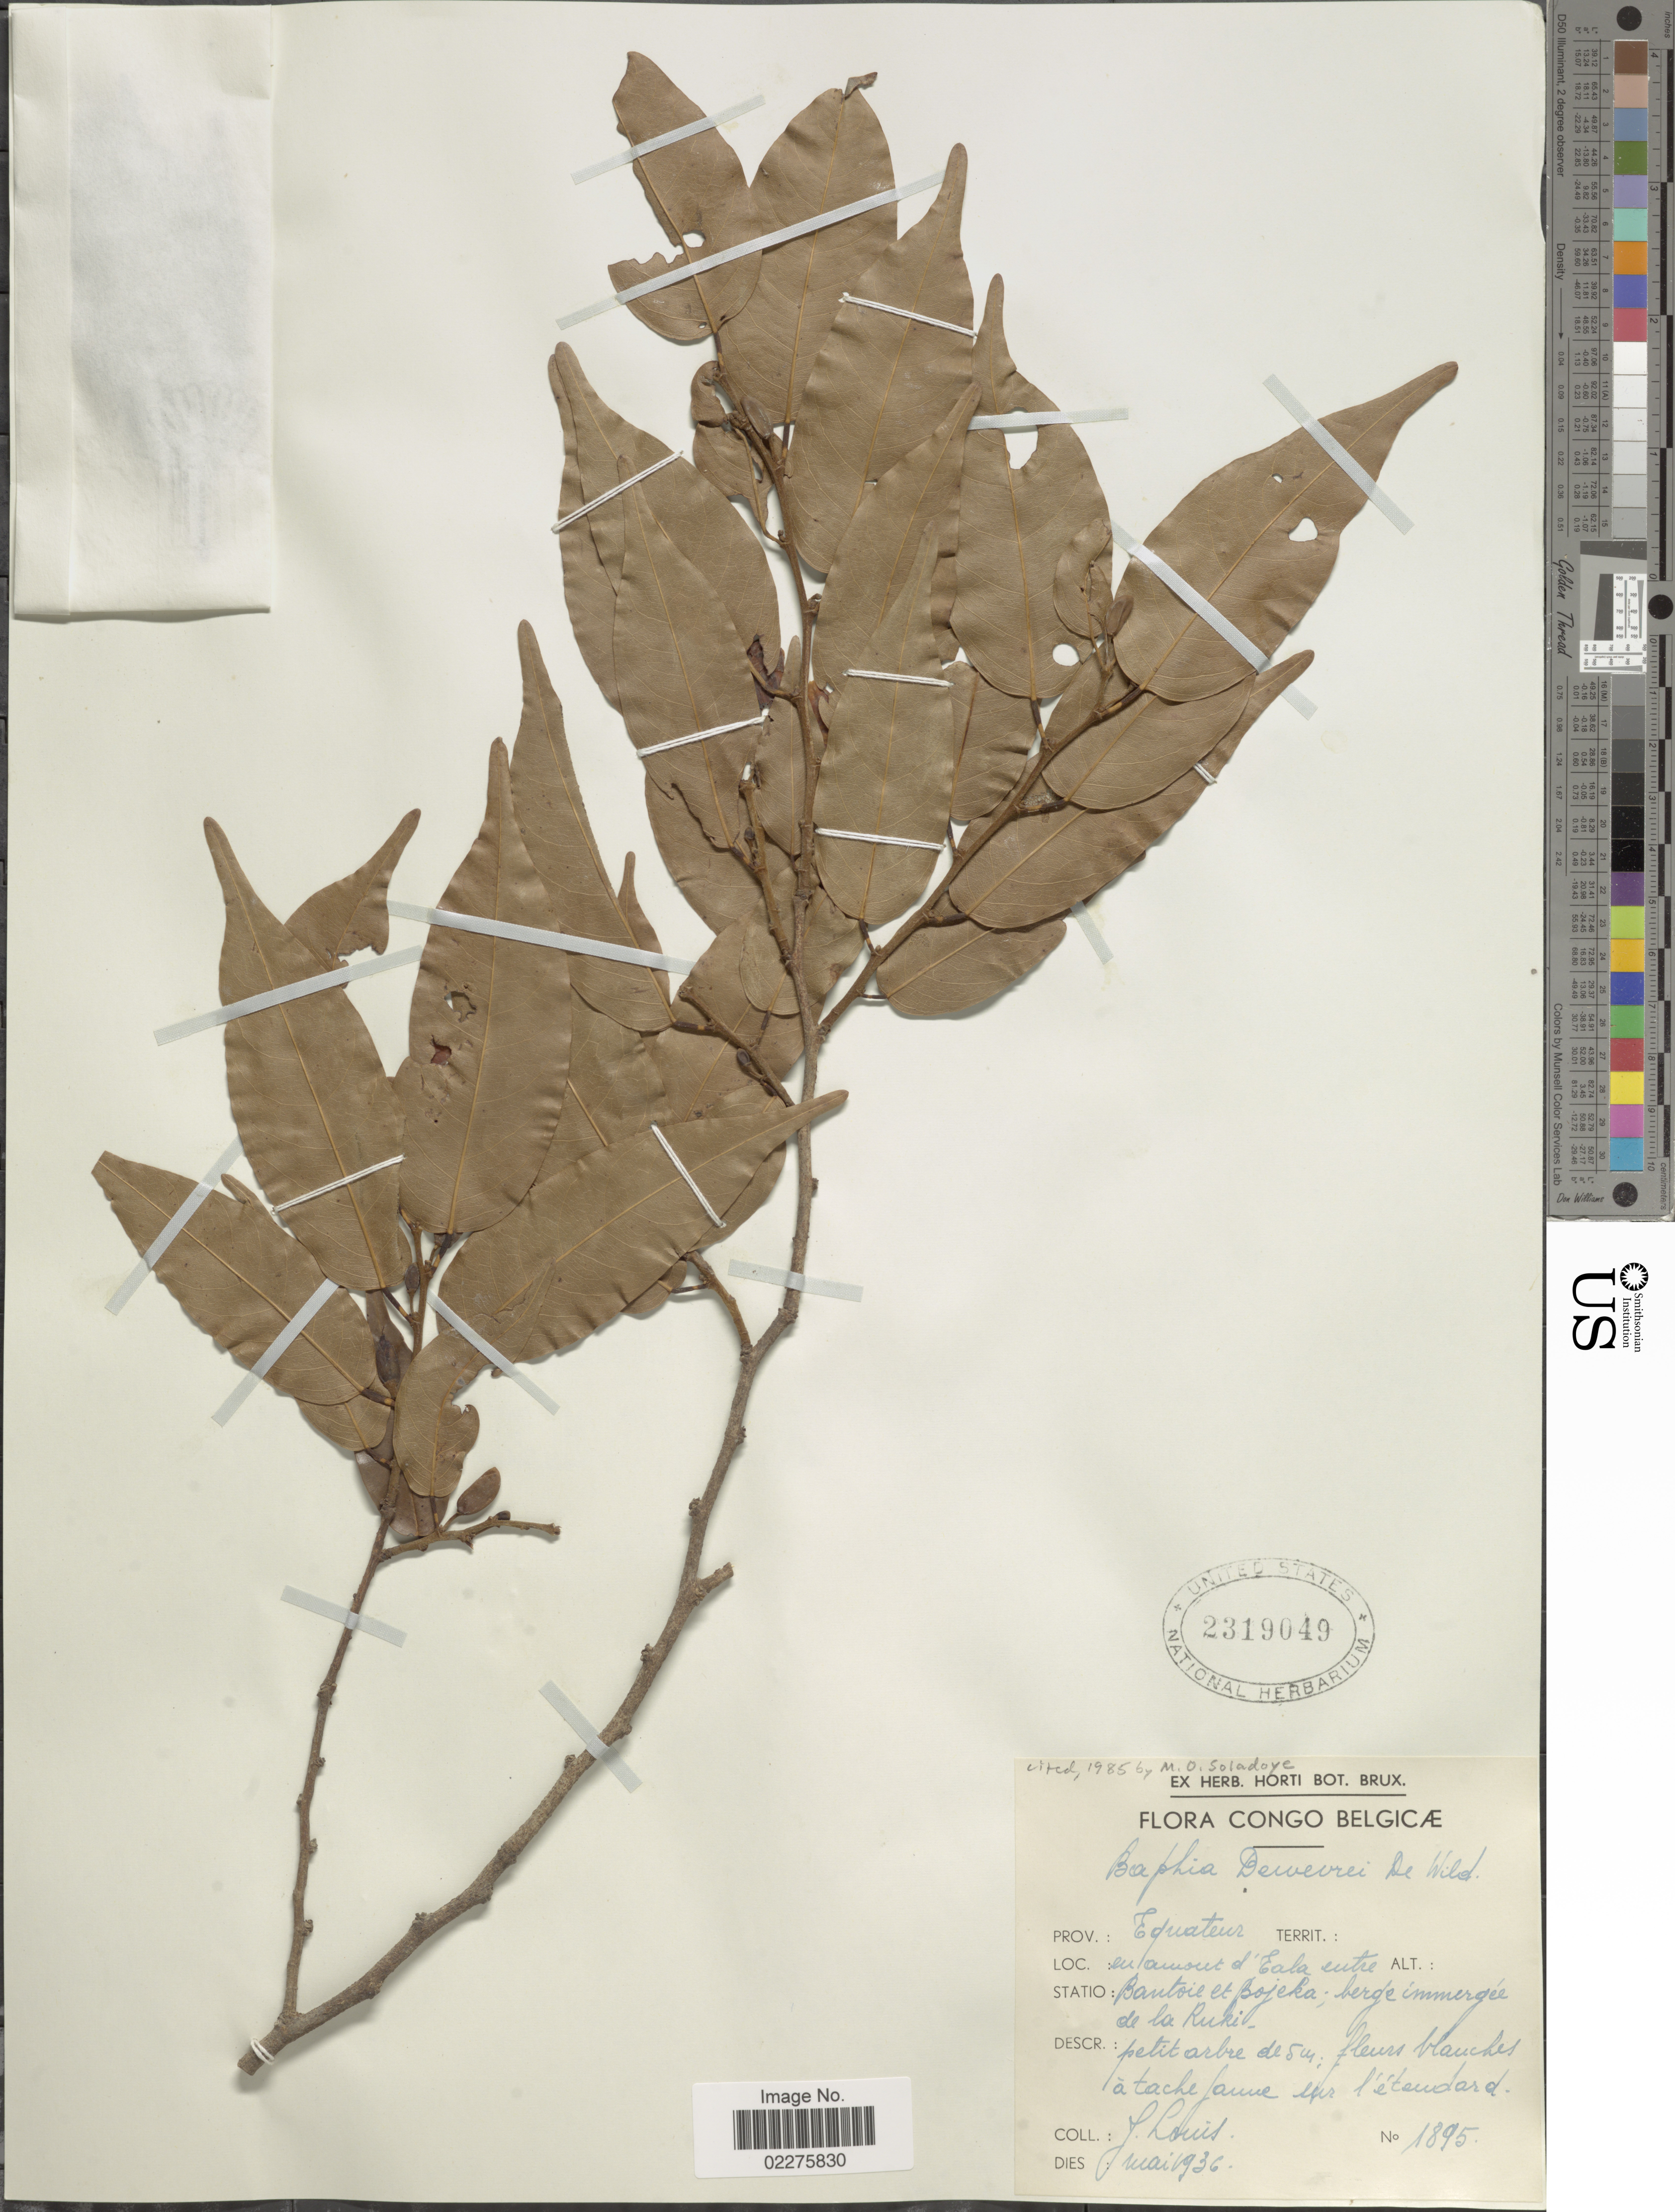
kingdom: Plantae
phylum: Tracheophyta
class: Magnoliopsida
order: Fabales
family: Fabaceae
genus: Baphia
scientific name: Baphia dewevrei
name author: De Wild.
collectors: J. Louis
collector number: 1895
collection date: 1936-05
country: Congo, Democratic Republic of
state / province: Equateur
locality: Eu amout d'Eala entre Bantoie et Bojeka; berge immergée de ka Ruki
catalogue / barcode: US 2319049